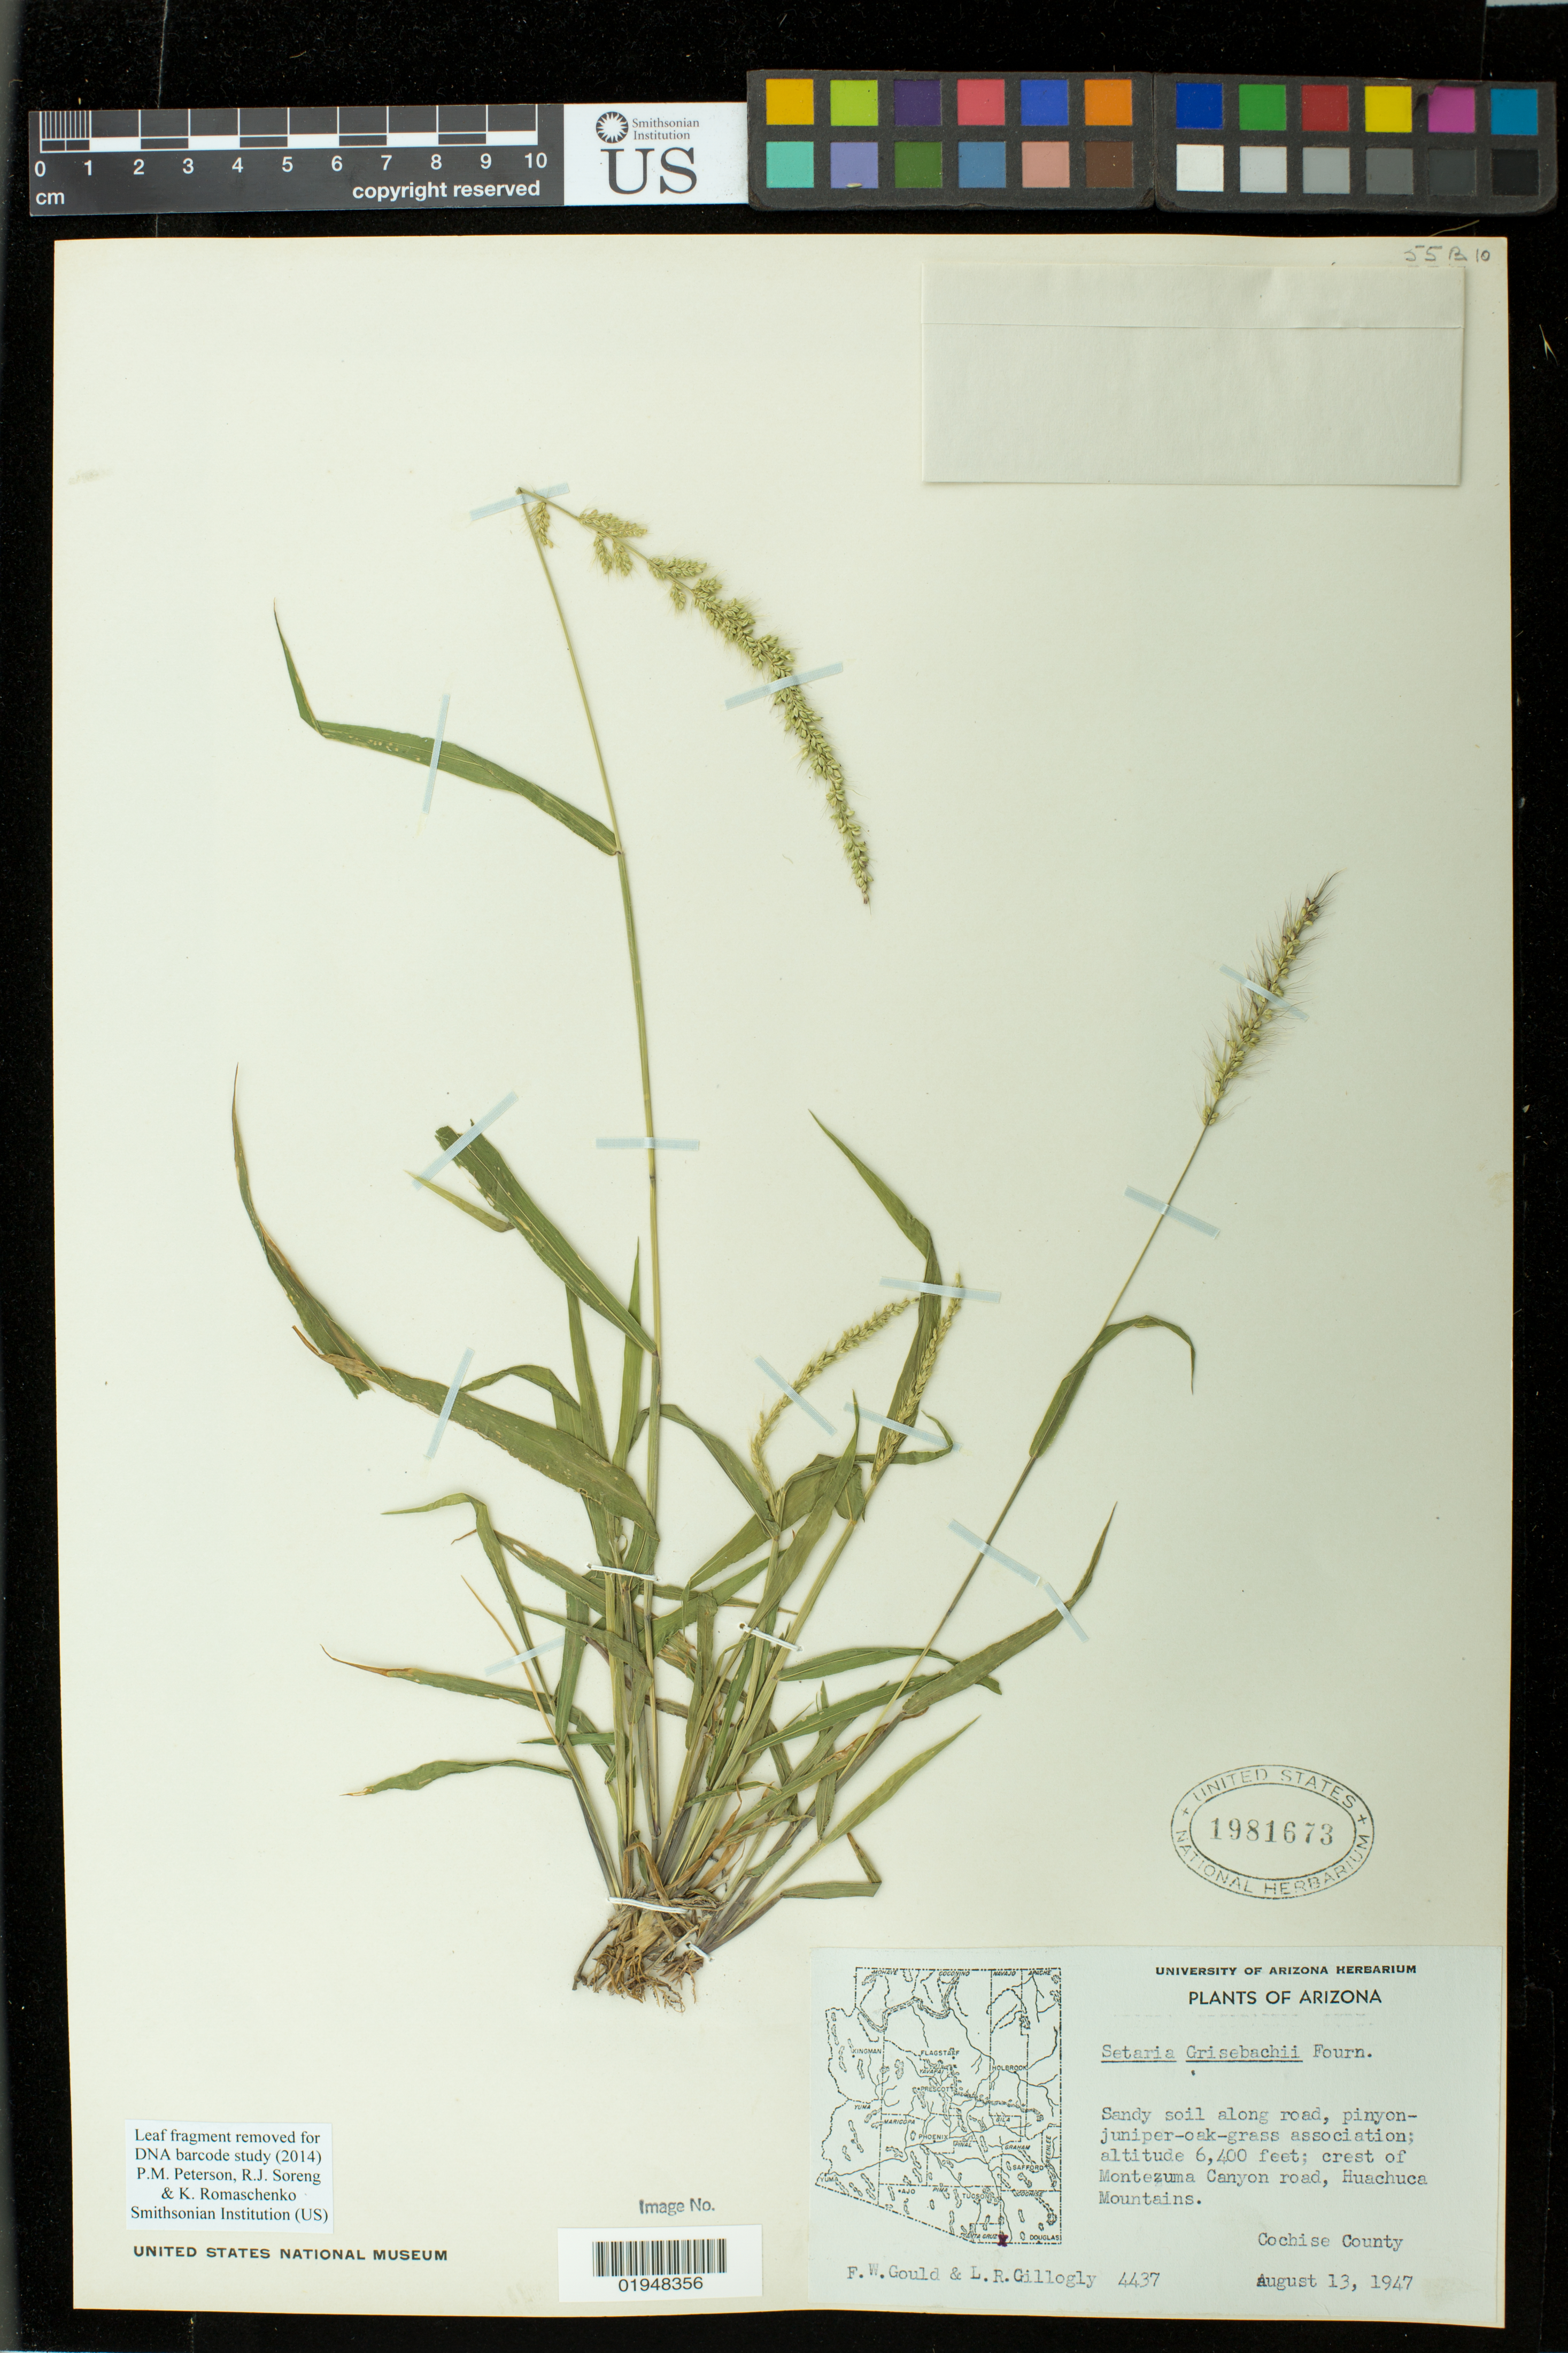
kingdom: Plantae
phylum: Tracheophyta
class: Liliopsida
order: Poales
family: Poaceae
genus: Setaria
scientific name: Setaria grisebachii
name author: E. Fourn.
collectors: F. W. Gould & L. Gillogly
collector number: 4437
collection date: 1947-08-13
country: United States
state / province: Arizona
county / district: Cochise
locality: crest of Montezuma Canyon road, Huachuca Mountains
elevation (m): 1951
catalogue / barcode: US 1981673